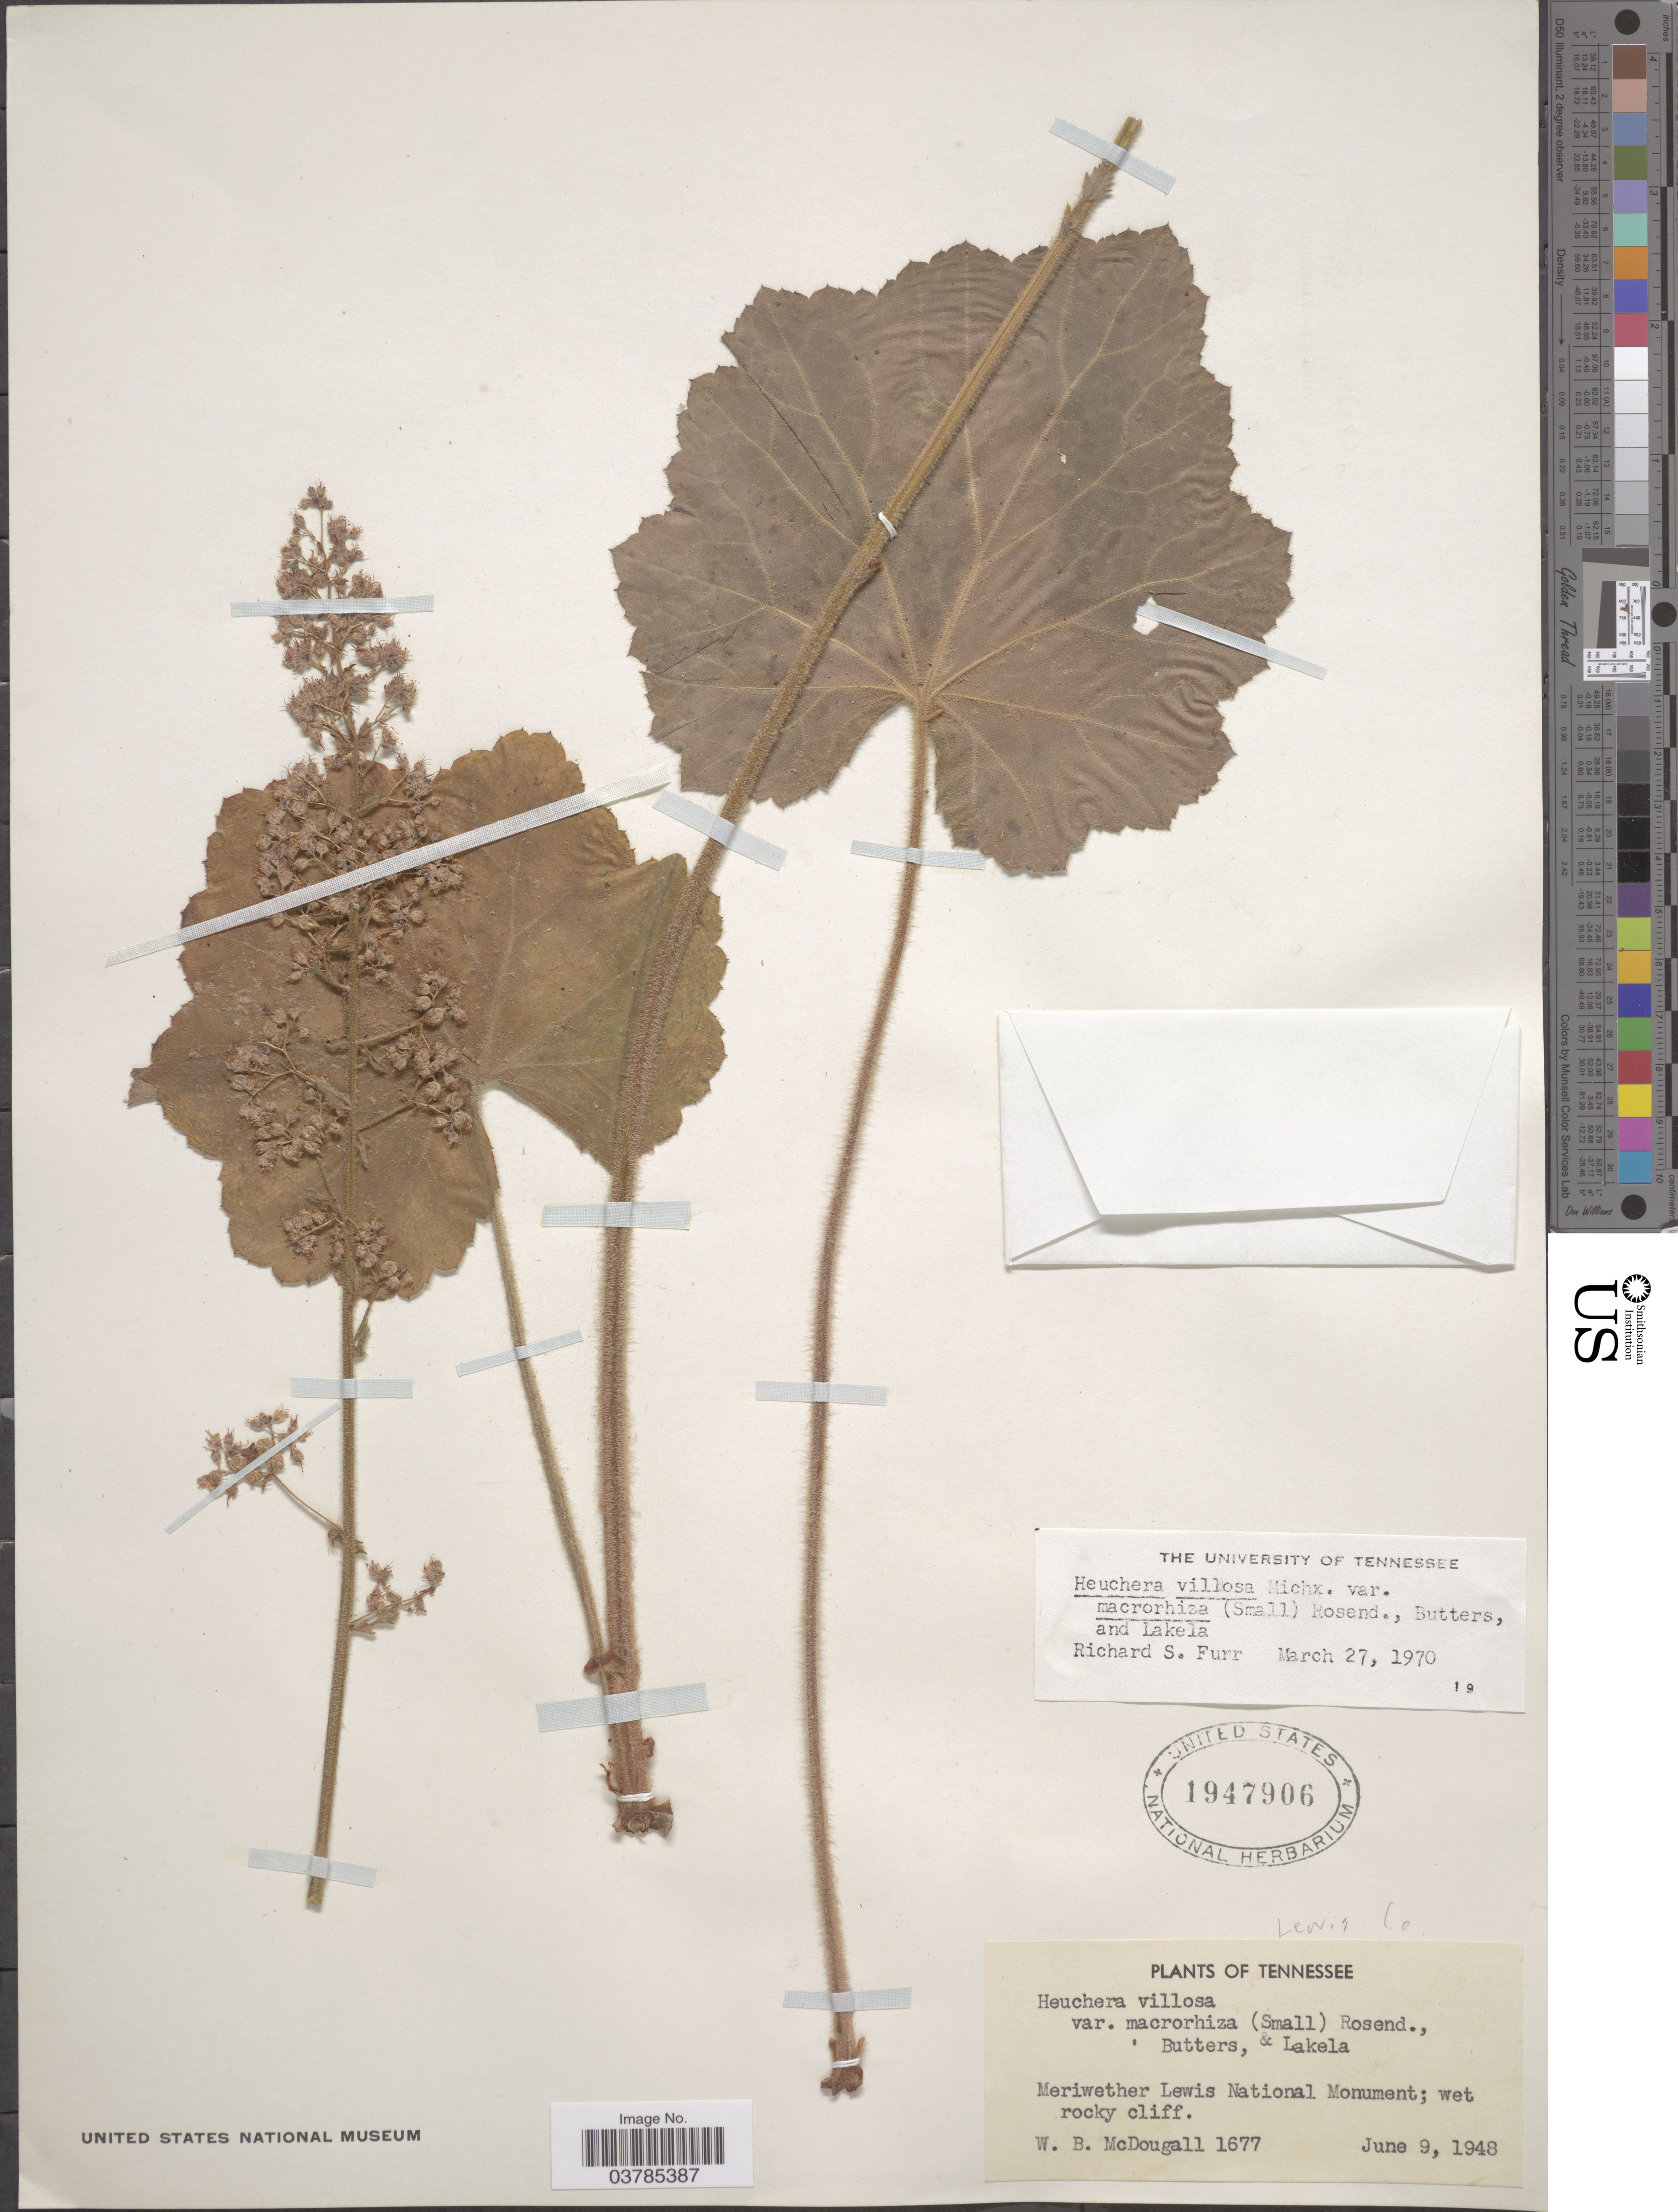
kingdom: Plantae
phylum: Tracheophyta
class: Magnoliopsida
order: Saxifragales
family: Saxifragaceae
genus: Heuchera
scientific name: Heuchera villosa var. macrorhiza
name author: (Small) Rosend. et al.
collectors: W. B. McDougall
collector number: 1677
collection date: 1948-06-09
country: United States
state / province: Tennessee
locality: Lewis Co. Meriwether Lewis National Monument.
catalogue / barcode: US 1947906